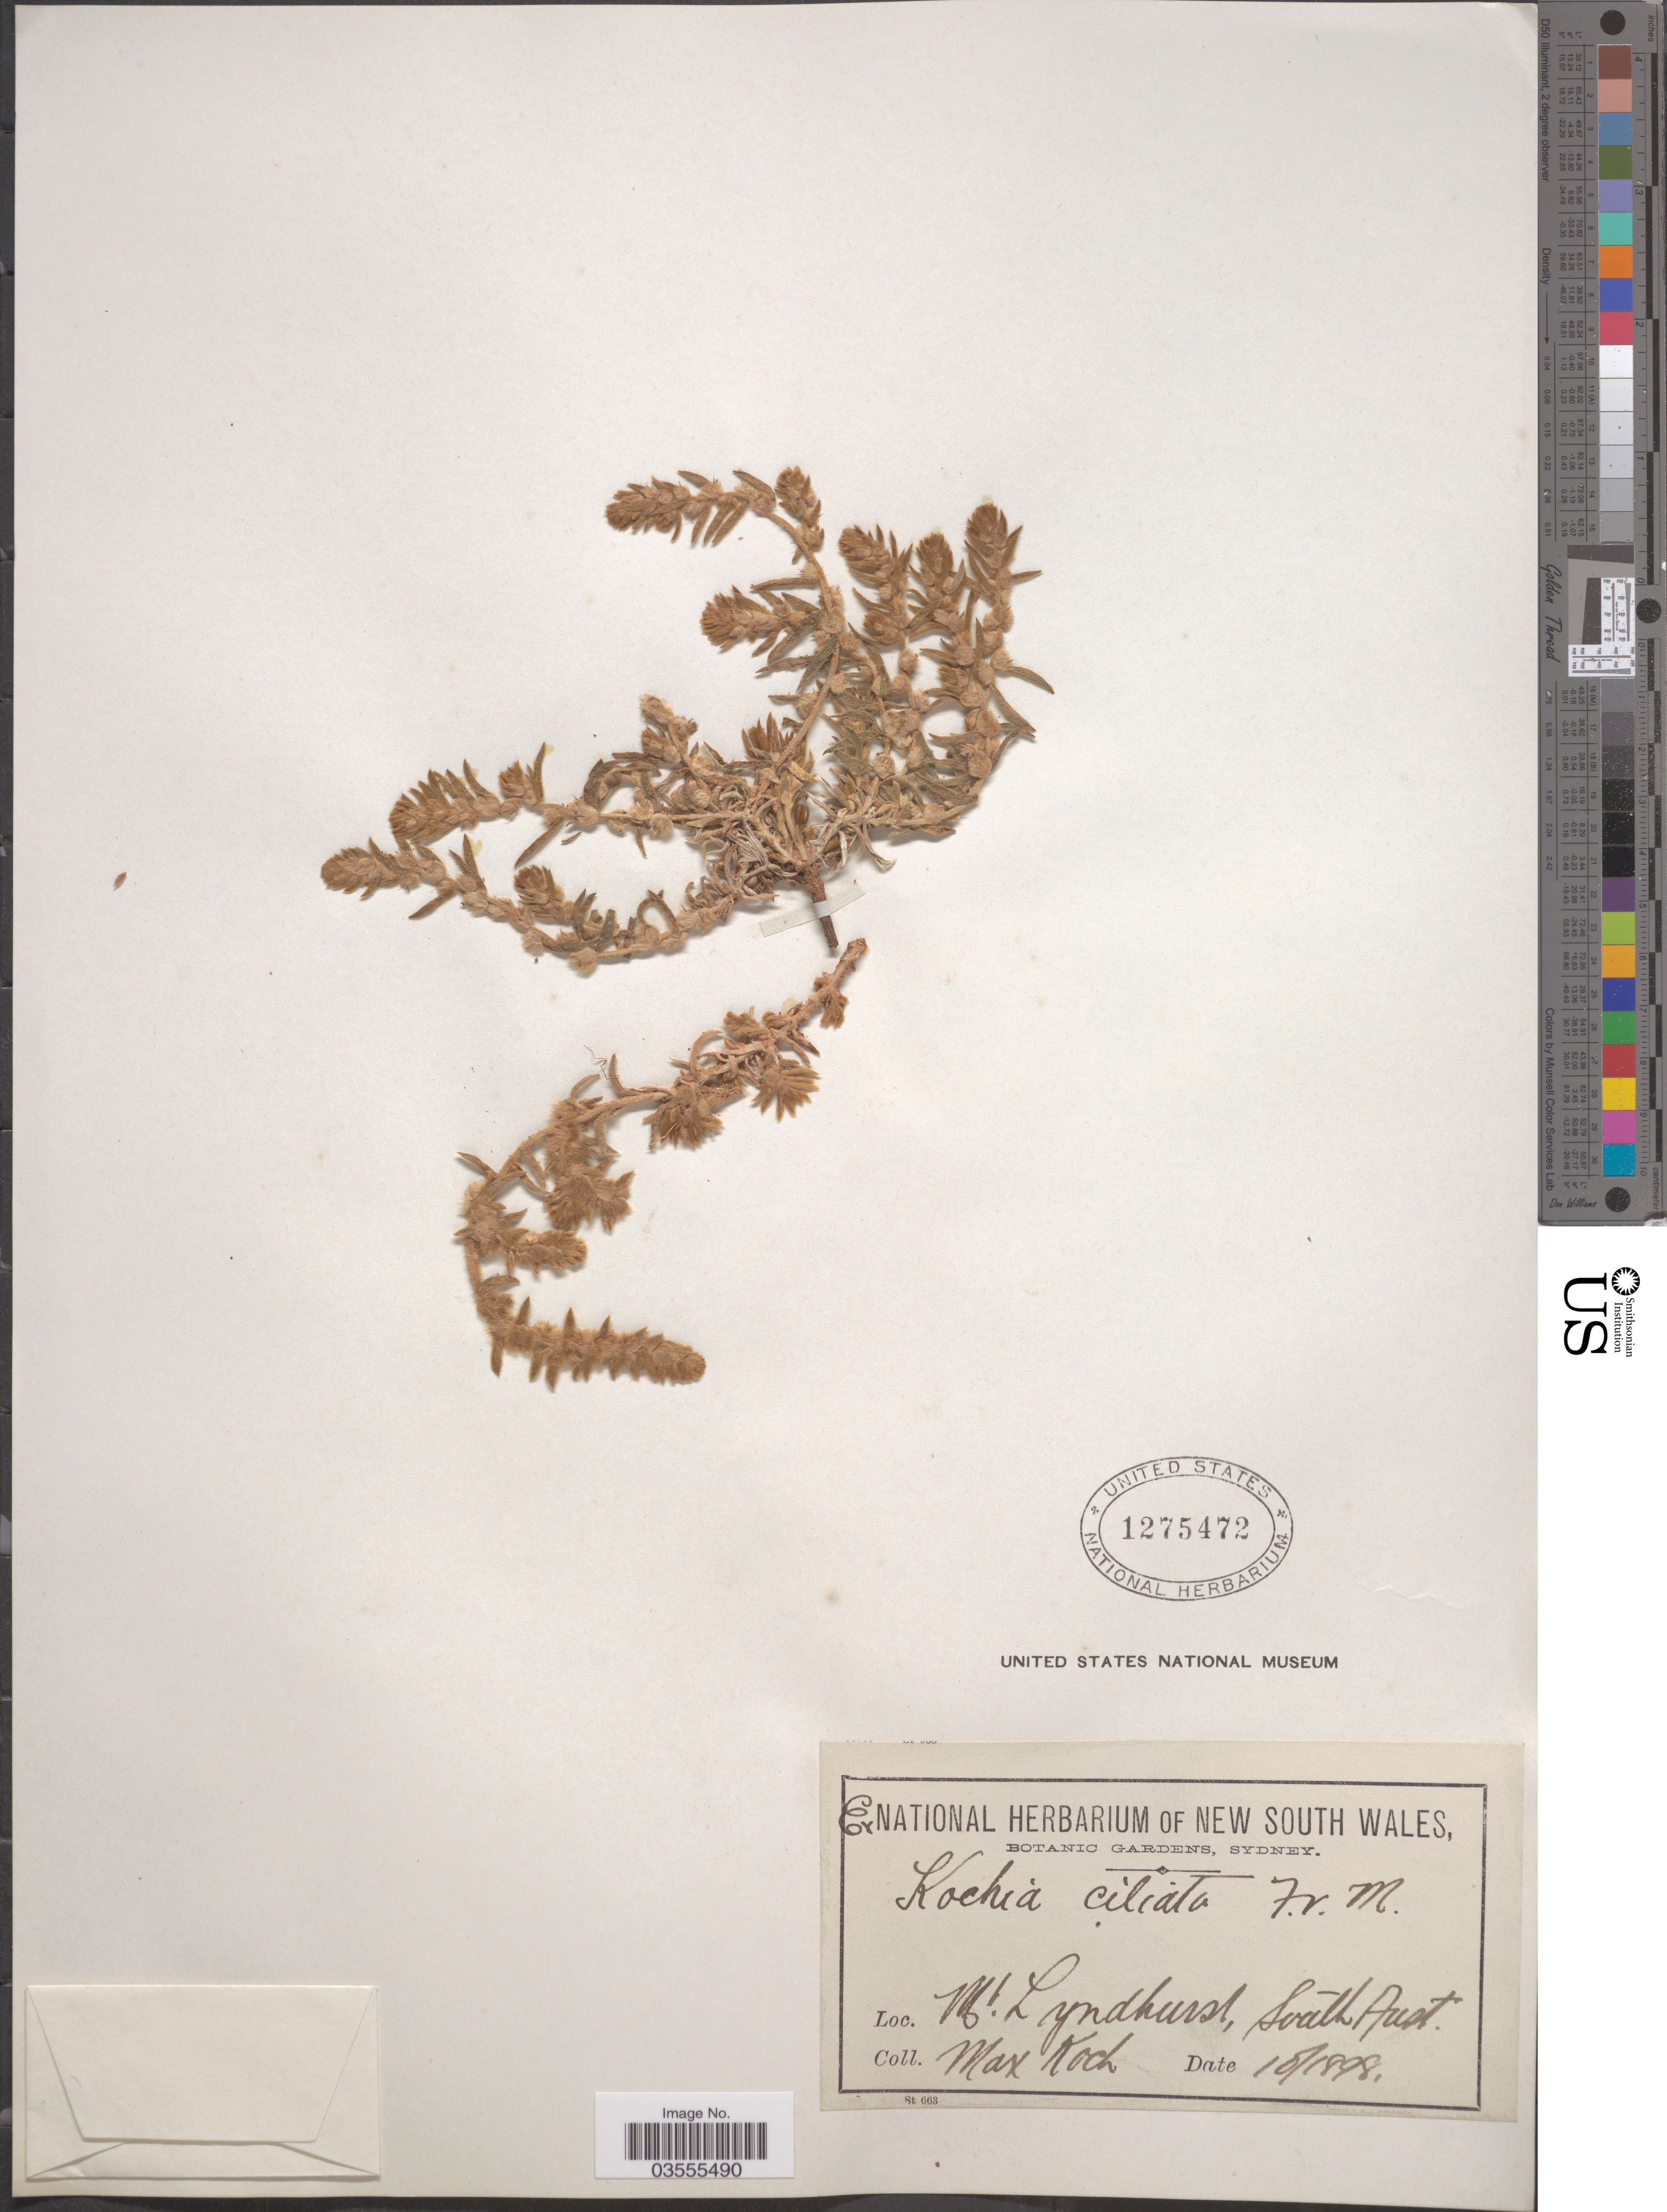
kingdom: Plantae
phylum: Tracheophyta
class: Magnoliopsida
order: Caryophyllales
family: Amaranthaceae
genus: Maireana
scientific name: Maireana coronata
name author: (J.M. Black) Paul G. Wilson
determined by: Strong, Mark T., (BOT), Smithsonian Institution - National Museum of Natural History (UNITED STATES)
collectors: M. Koch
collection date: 1898-10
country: Australia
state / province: South Australia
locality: Mt. Lyndhurst.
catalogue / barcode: US 1275472